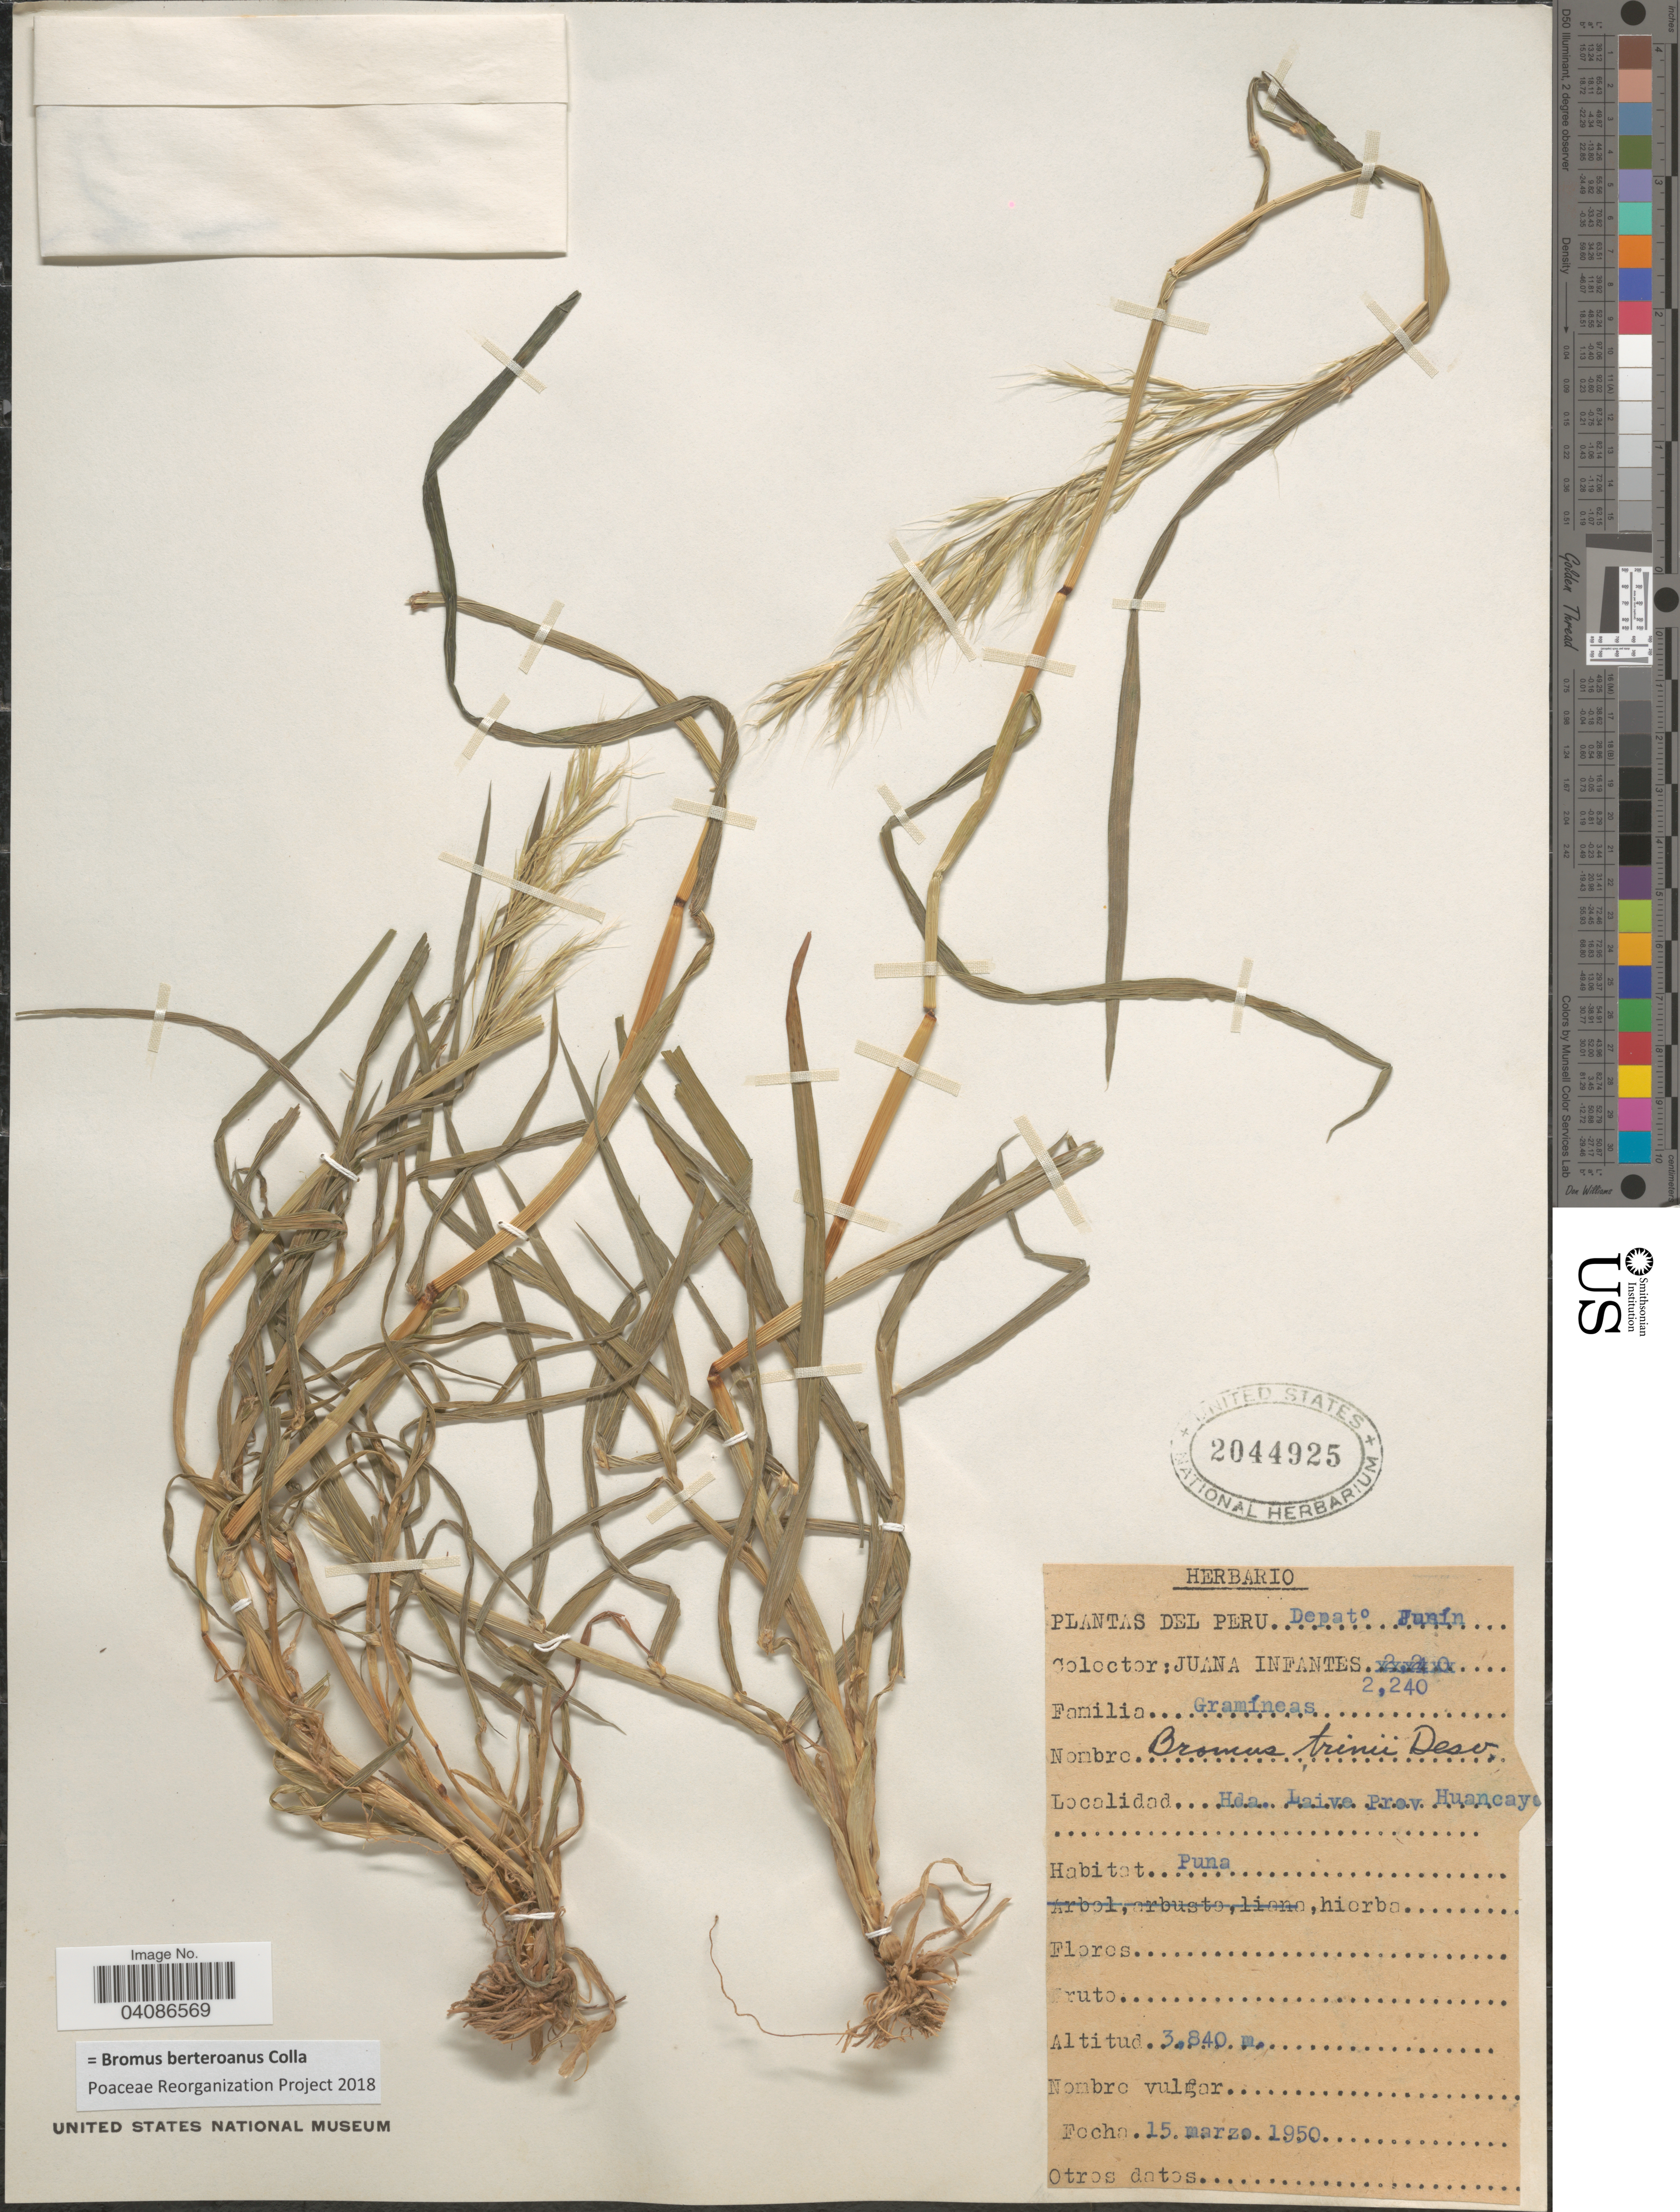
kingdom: Plantae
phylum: Tracheophyta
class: Liliopsida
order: Poales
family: Poaceae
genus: Bromus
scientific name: Bromus berteroanus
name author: Colla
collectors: J. Infantes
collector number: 2240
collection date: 1950-03-15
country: Peru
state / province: Junín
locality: Depato Junín. Hda. Laiva prov. Huancayo.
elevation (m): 3840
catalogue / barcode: US 2044925